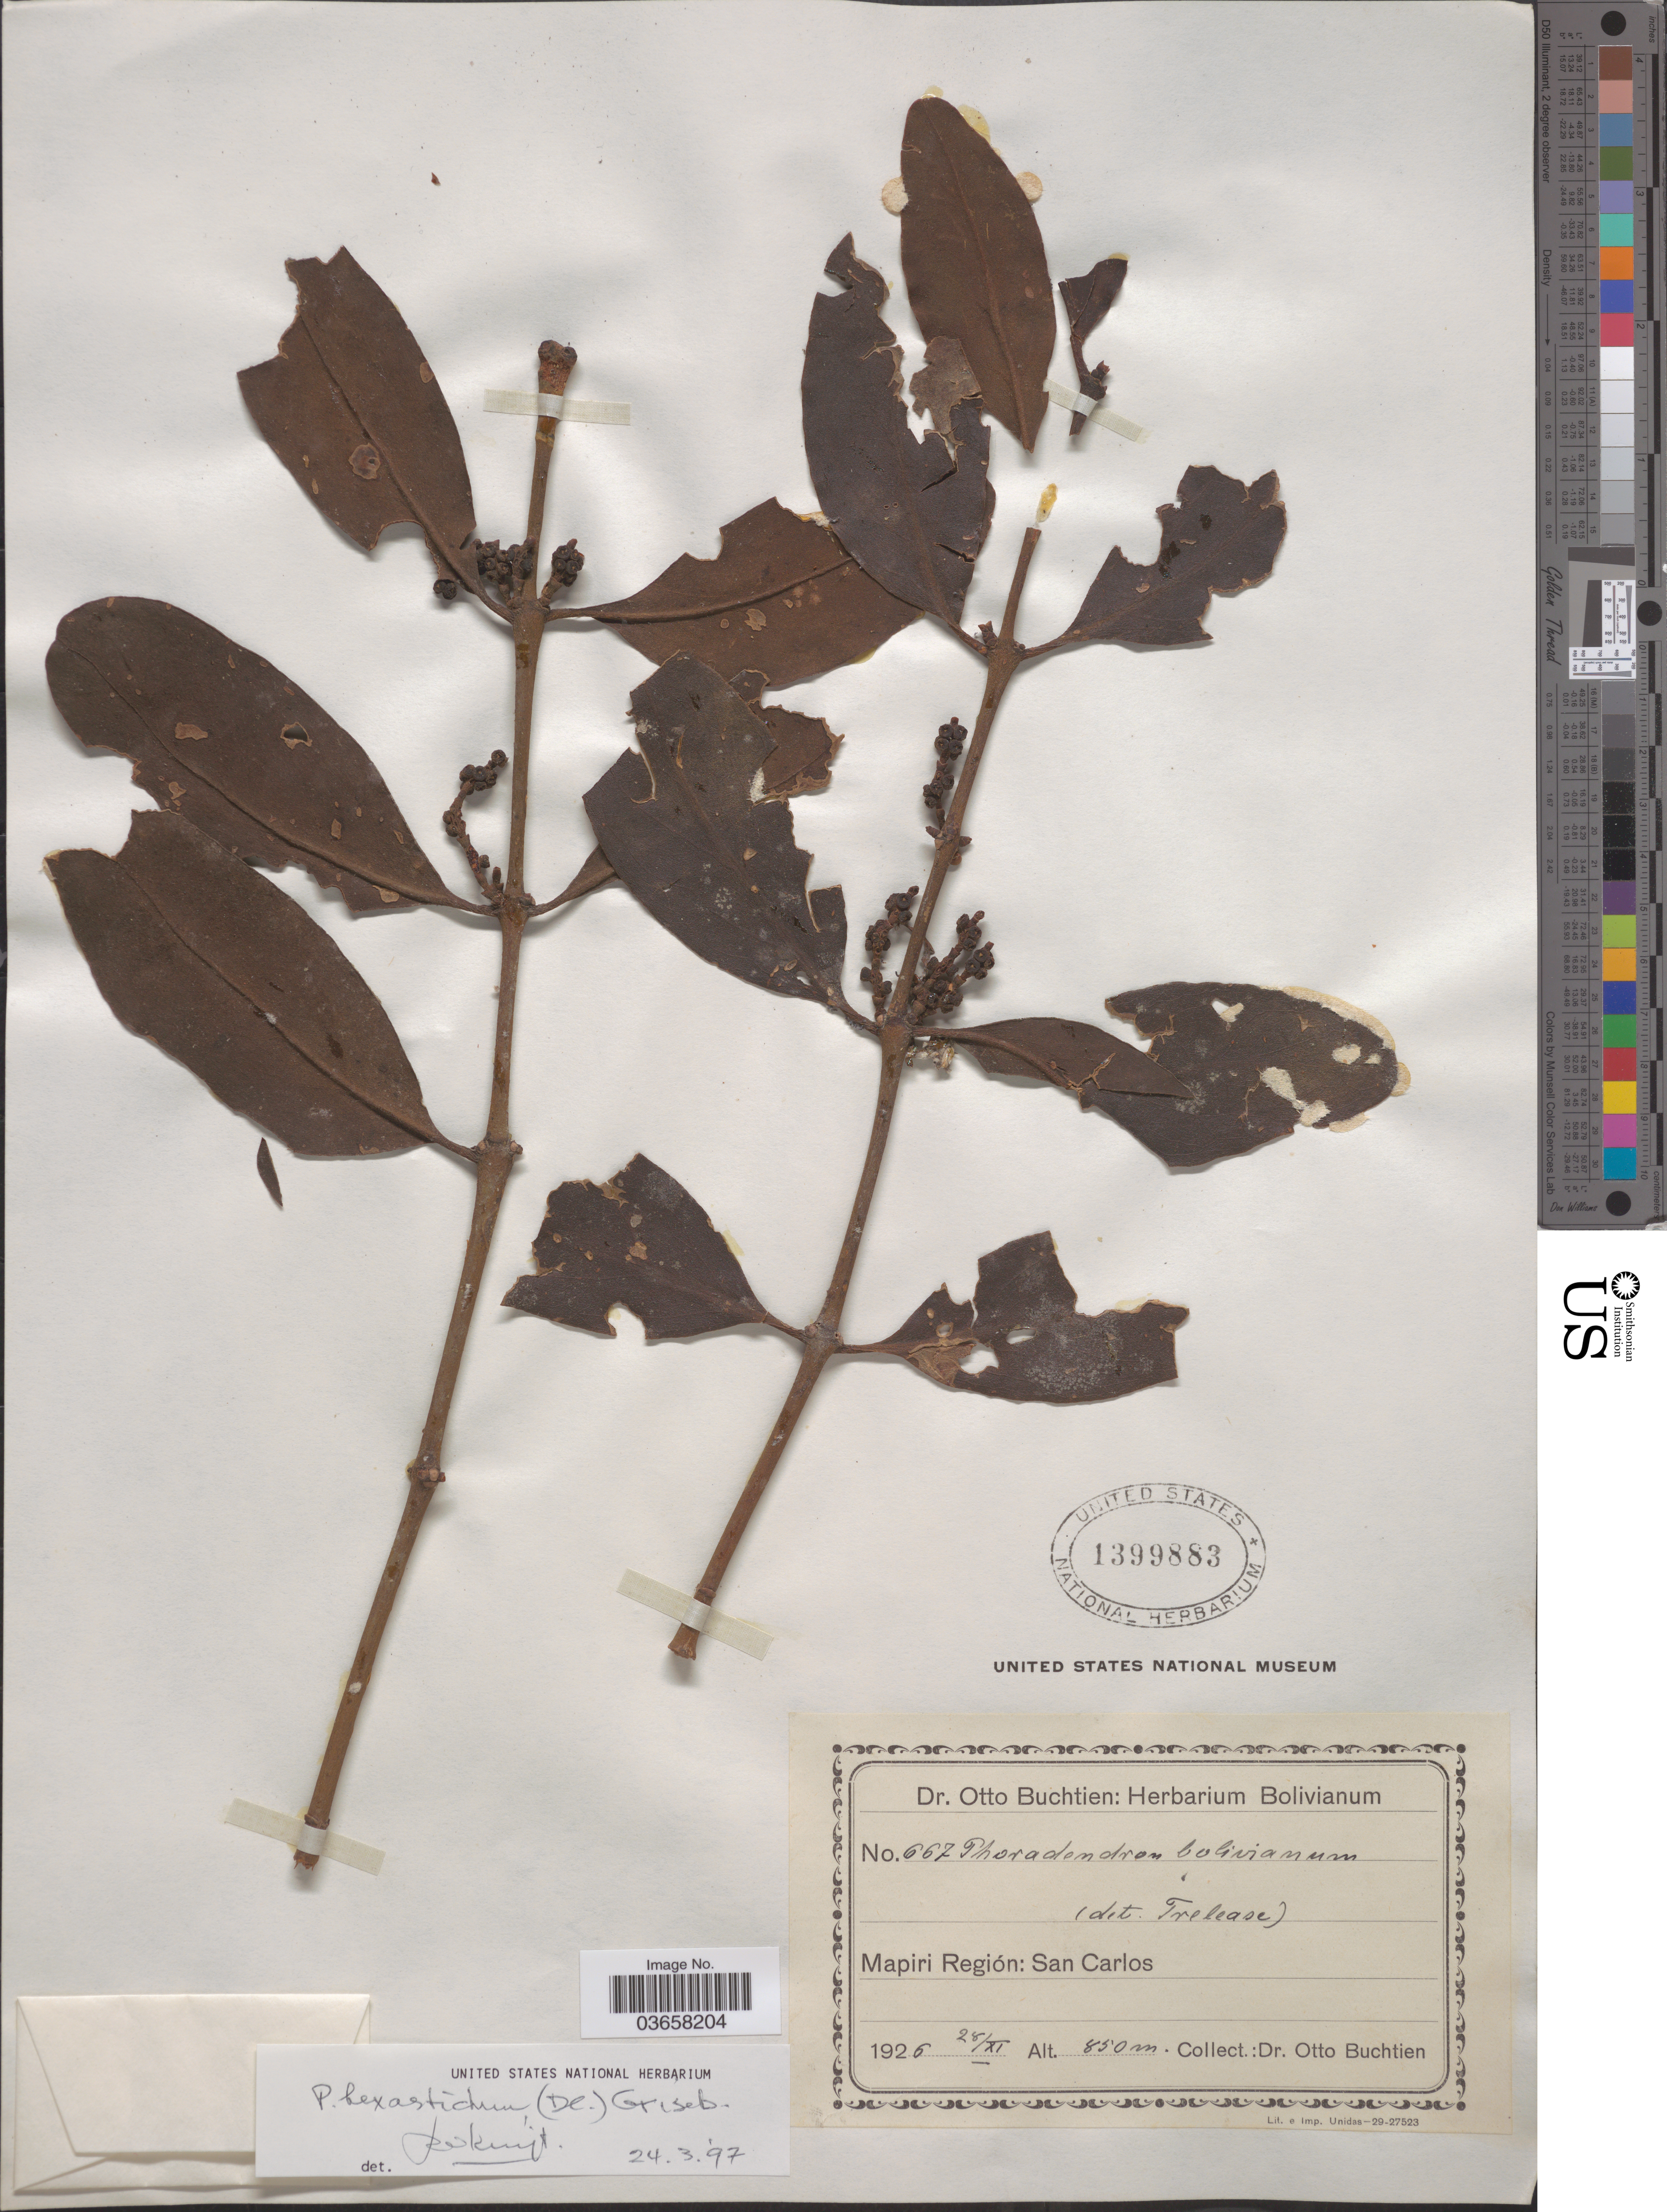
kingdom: Plantae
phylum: Tracheophyta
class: Magnoliopsida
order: Santalales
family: Viscaceae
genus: Phoradendron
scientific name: Phoradendron sp.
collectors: O. Buchtien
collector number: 667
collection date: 1926-11-28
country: Bolivia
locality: Mapiri Región: San Carlos.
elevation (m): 850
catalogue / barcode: US 1399883